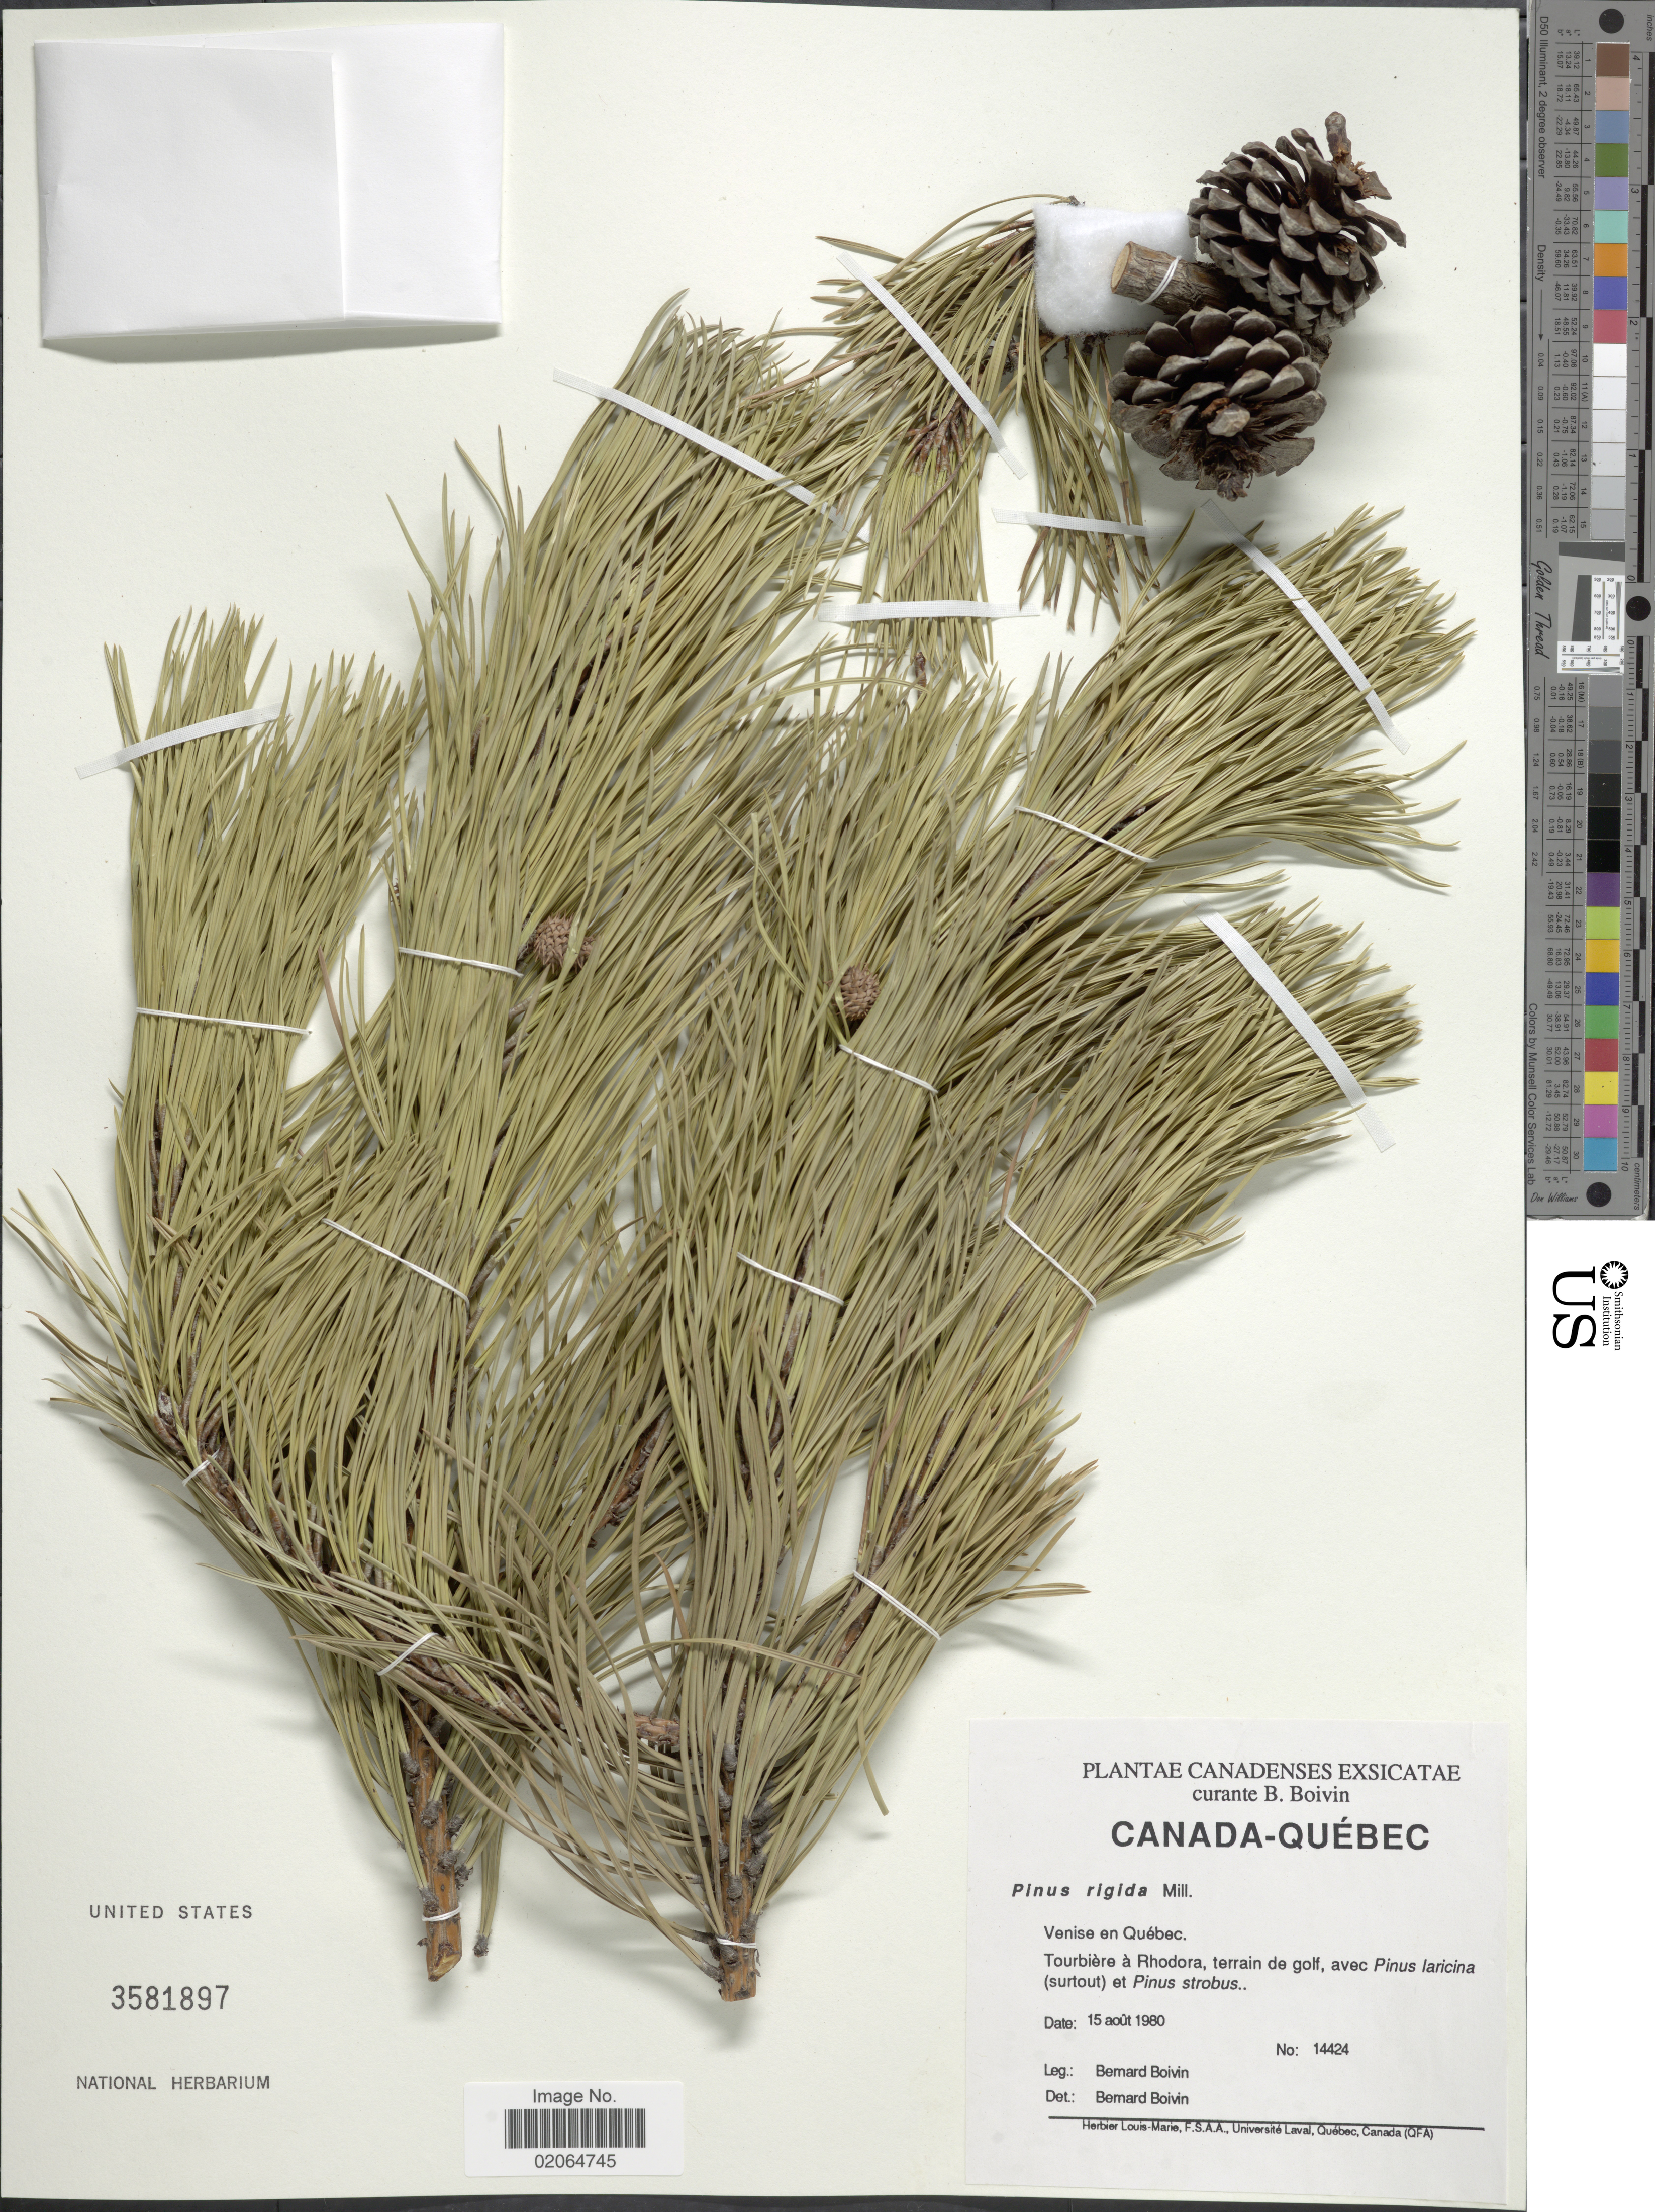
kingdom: Plantae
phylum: Tracheophyta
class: Pinopsida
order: Pinales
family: Pinaceae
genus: Pinus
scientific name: Pinus rigida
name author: Mill.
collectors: J. R. B. Boivin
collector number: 14424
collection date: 1980-08-15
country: Canada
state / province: Quebec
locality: Tourbiere a Rhodora, terrain de golf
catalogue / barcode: US 3581897